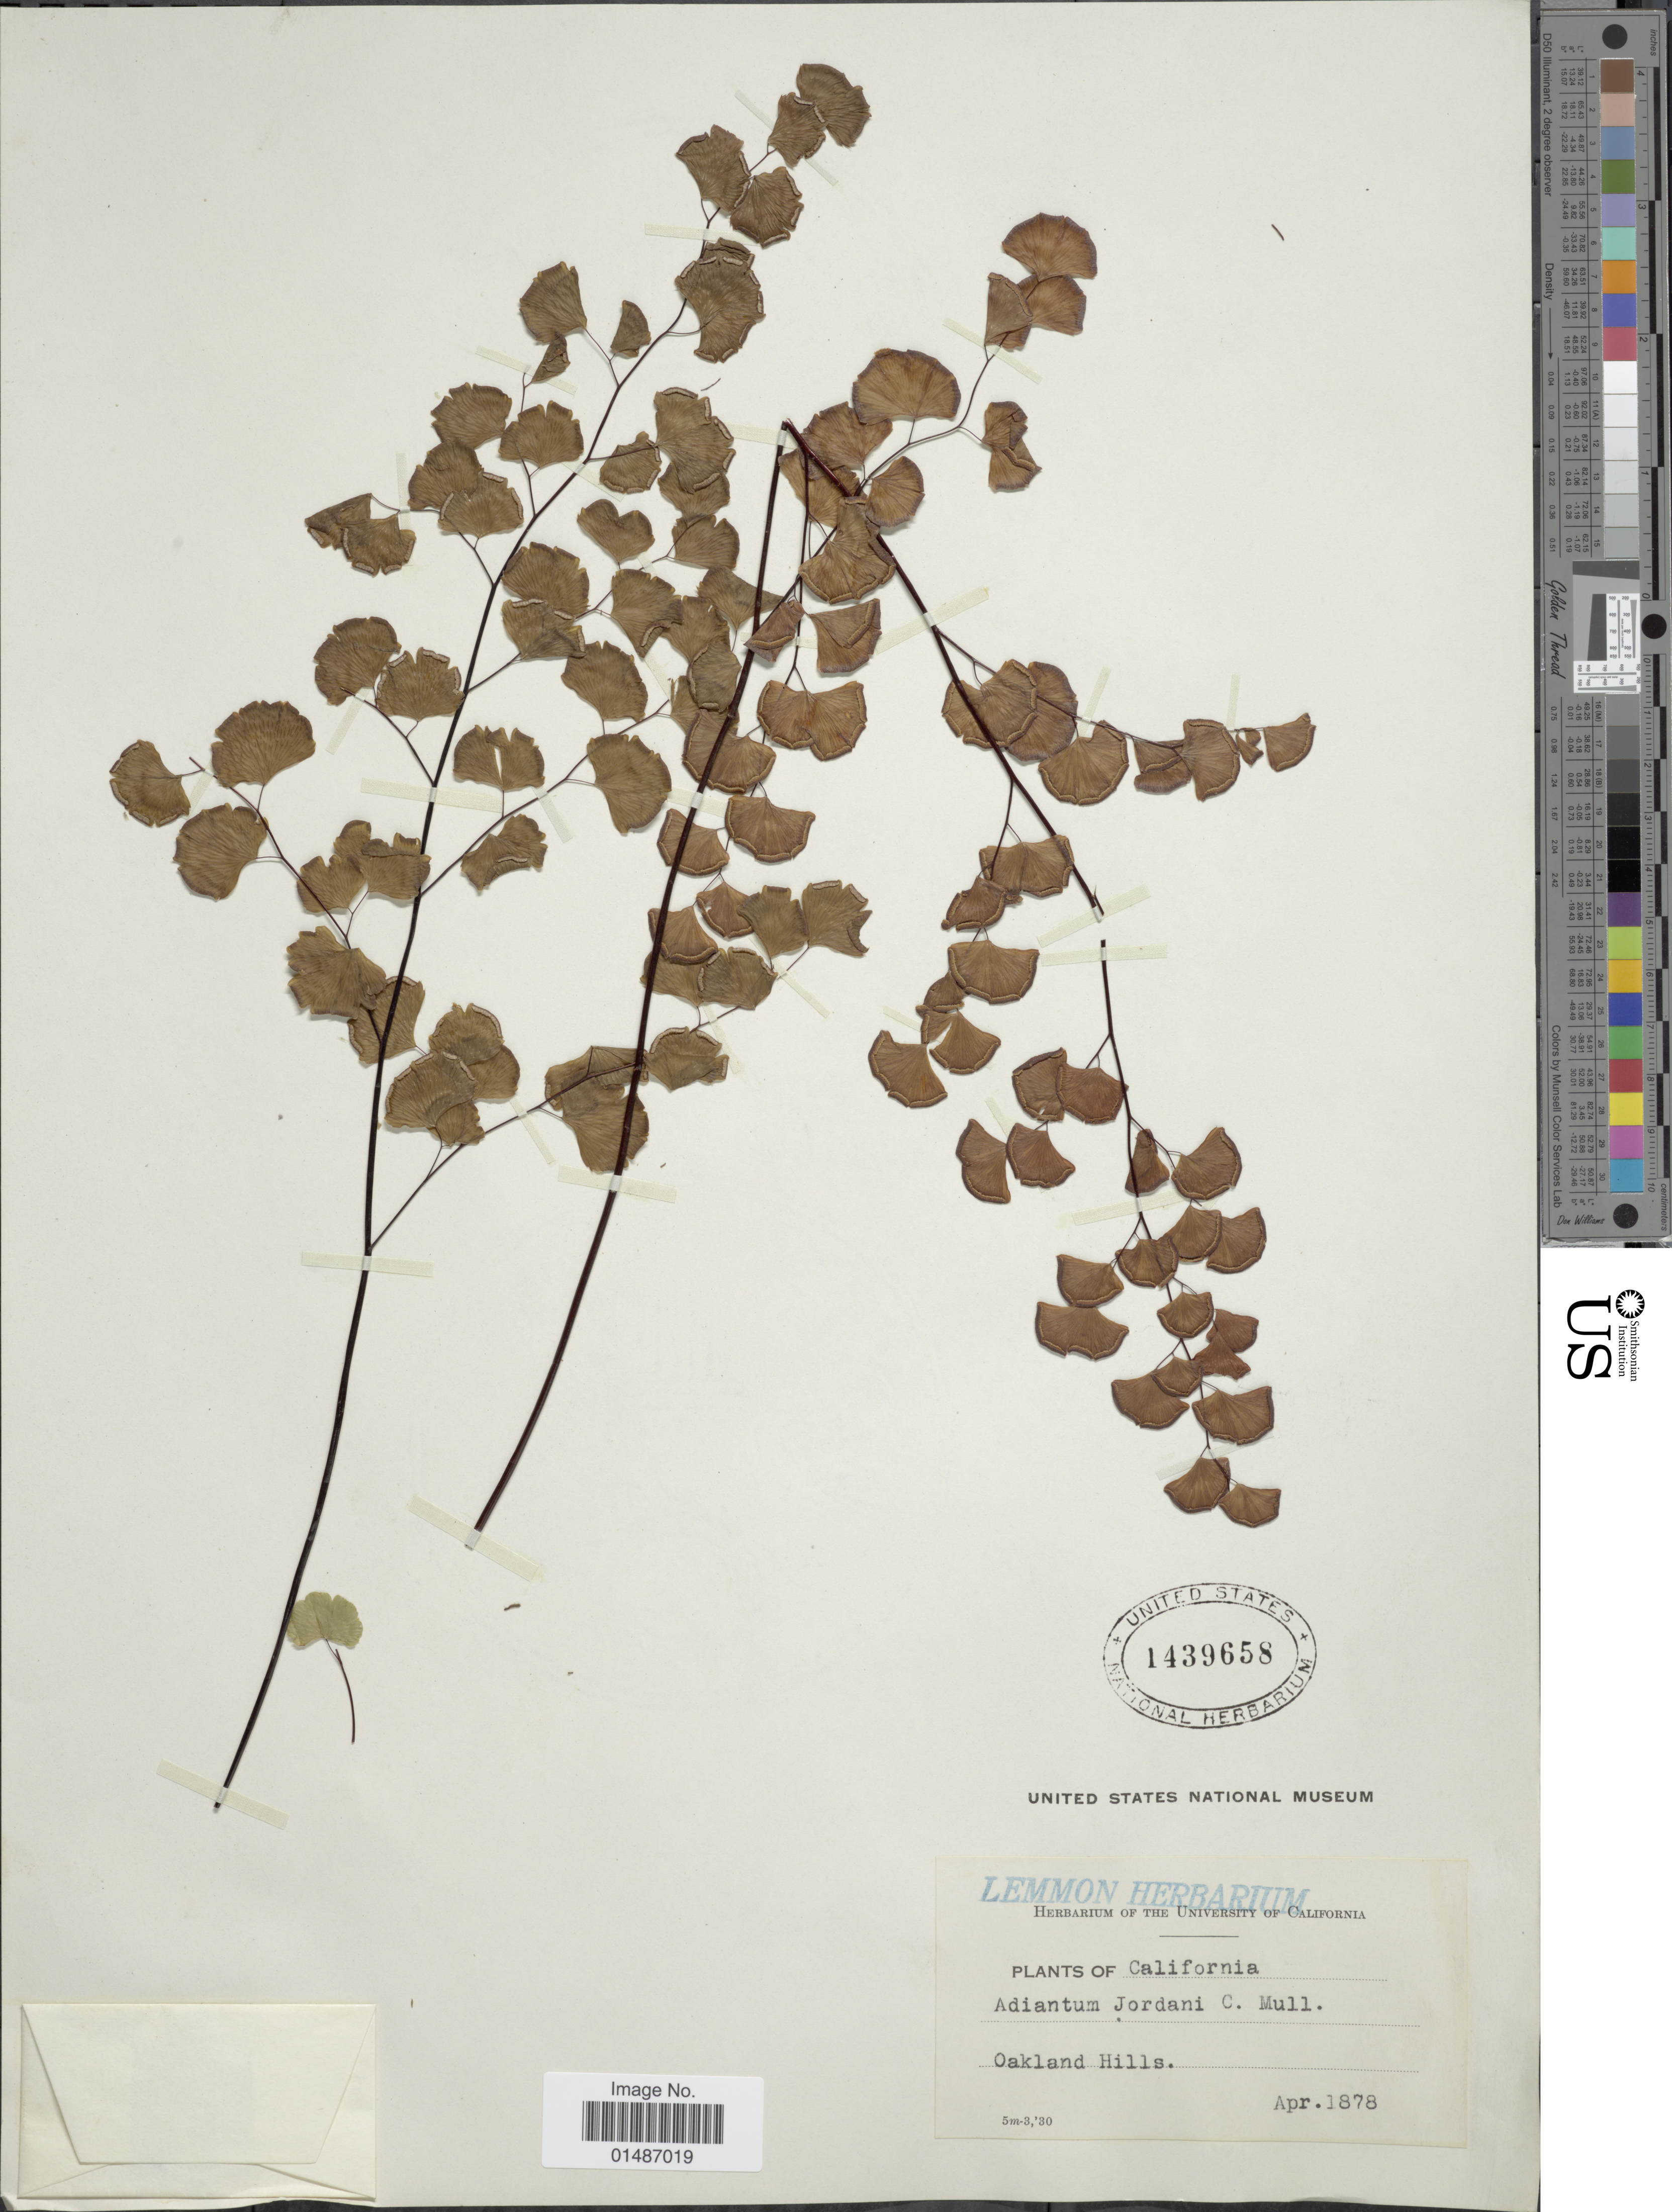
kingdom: Plantae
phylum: Tracheophyta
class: Polypodiopsida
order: Polypodiales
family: Pteridaceae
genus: Adiantum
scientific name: Adiantum jordanii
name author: C.H. Mull.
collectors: ex herb. Lemmon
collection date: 1878-04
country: United States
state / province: California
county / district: Alameda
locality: Oakland Hills.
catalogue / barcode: US 1439658